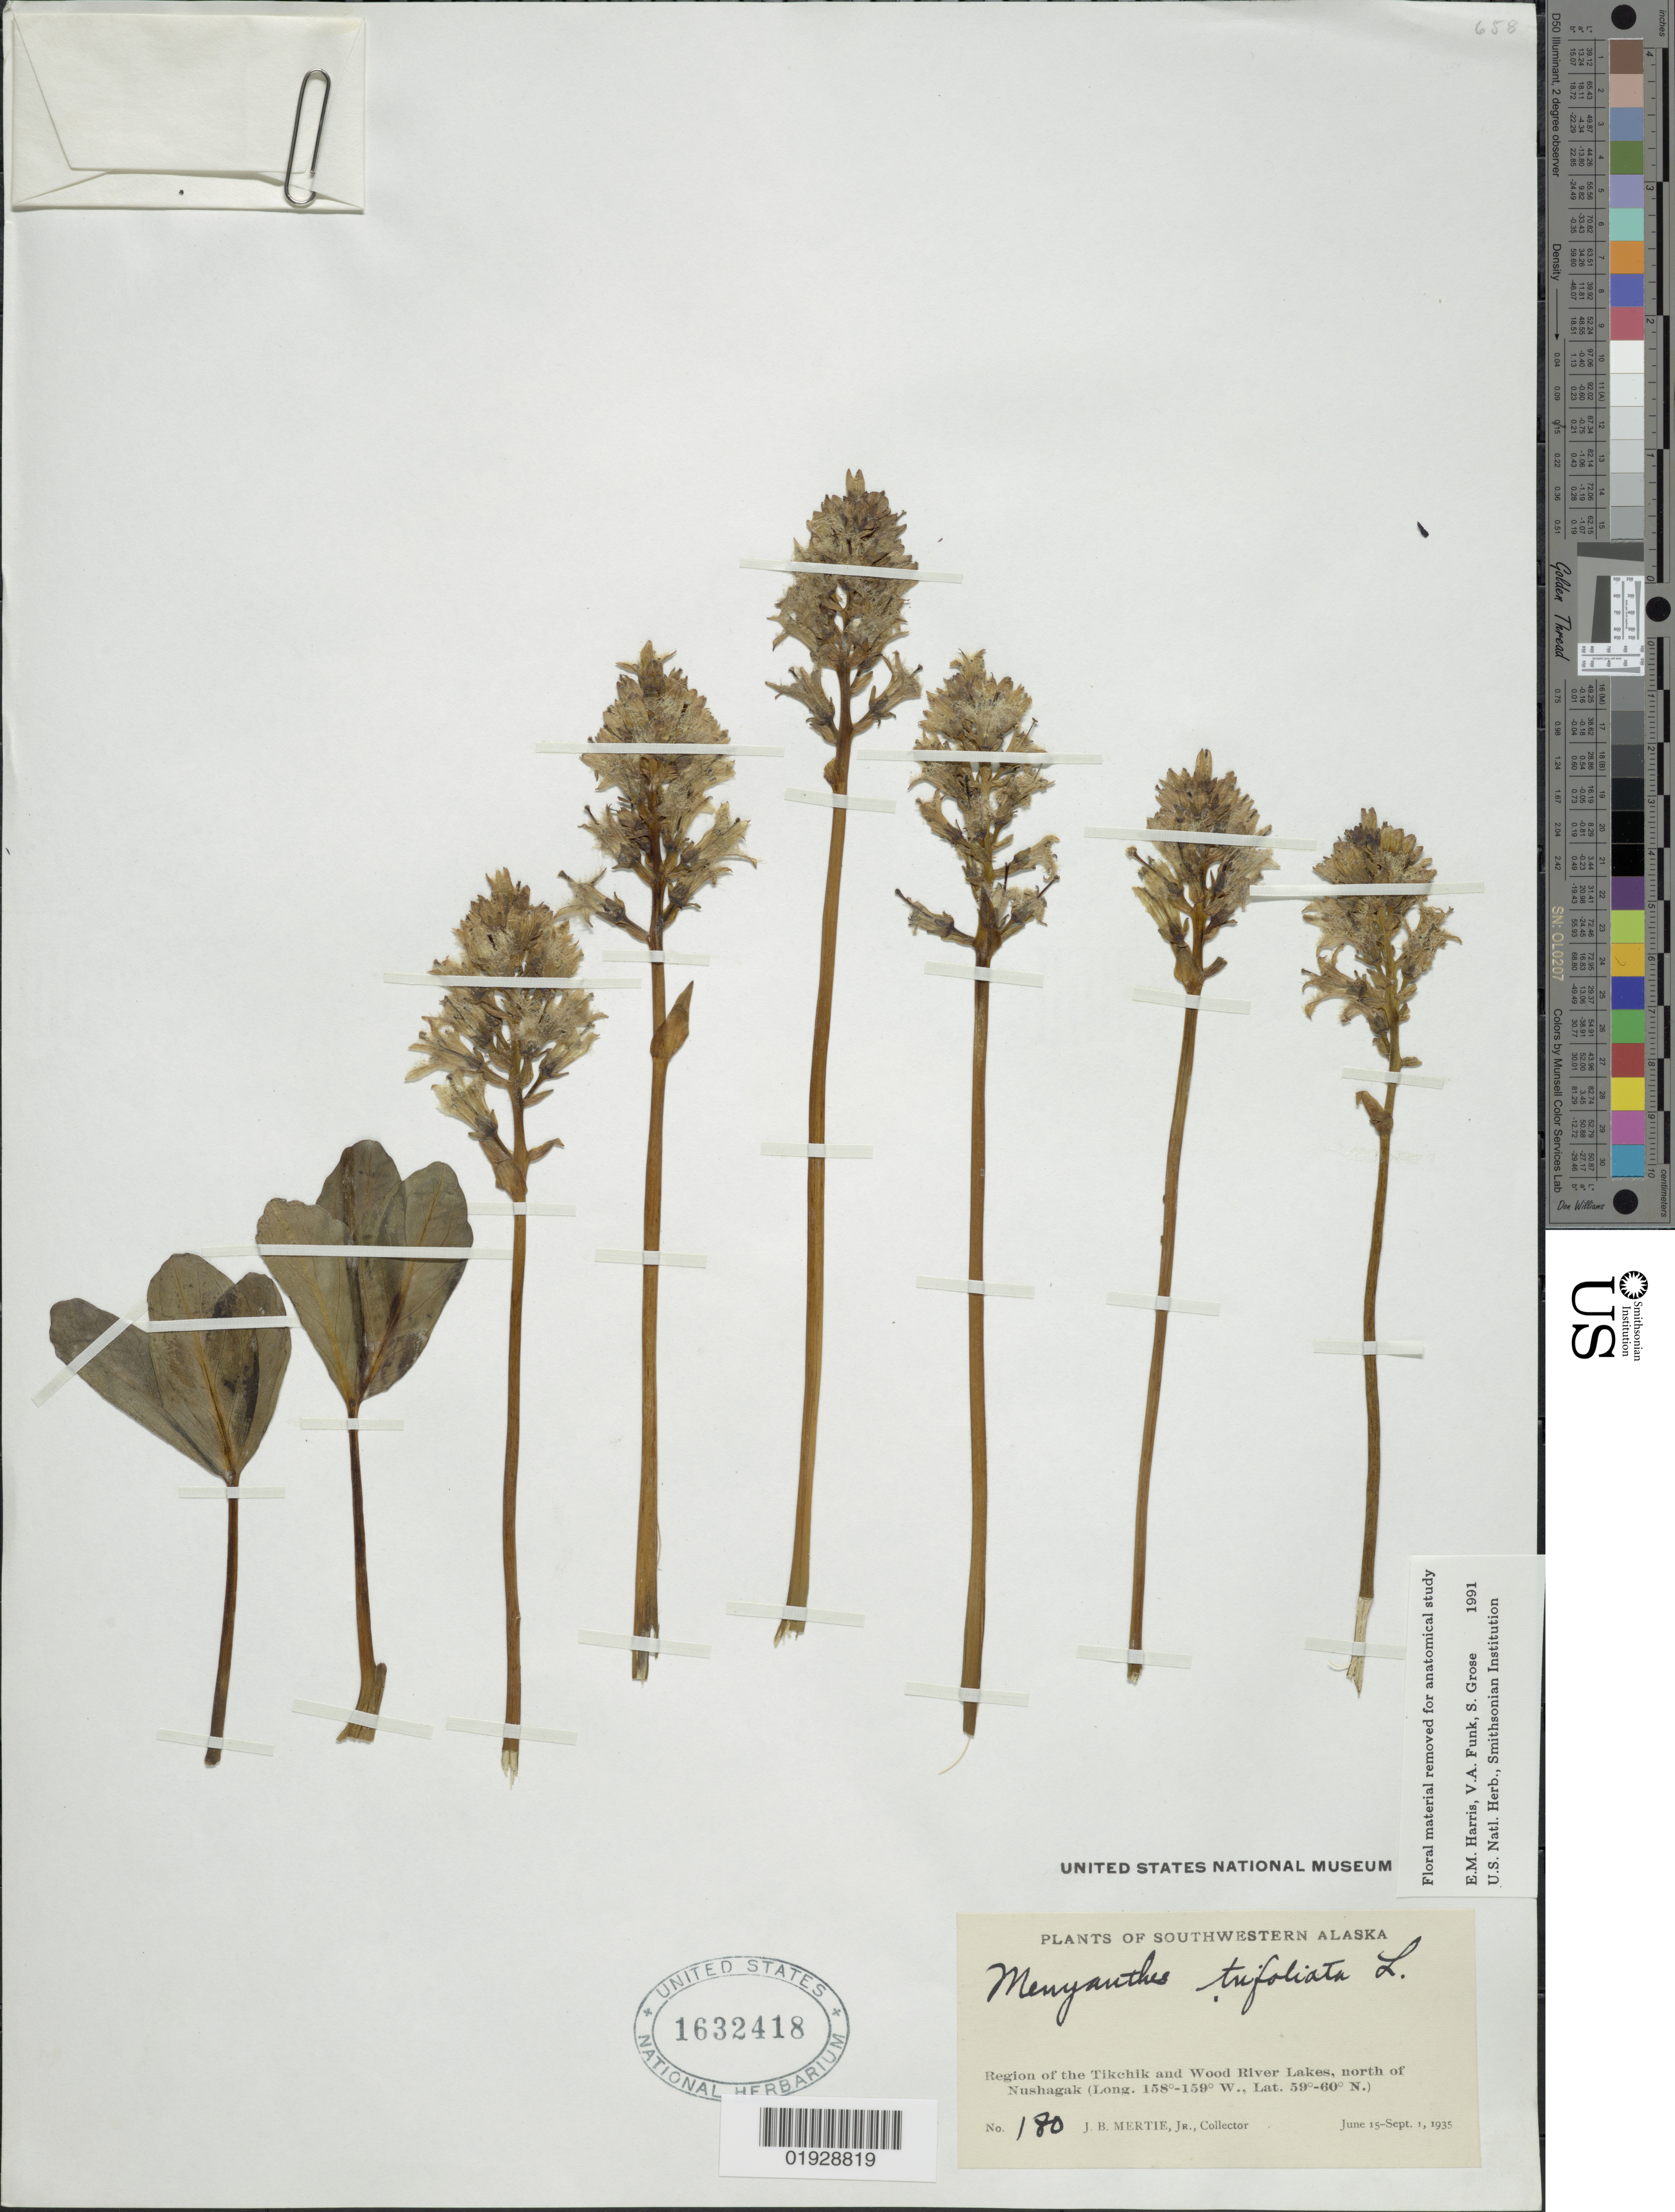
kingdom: Plantae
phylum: Tracheophyta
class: Magnoliopsida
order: Asterales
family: Menyanthaceae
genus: Menyanthes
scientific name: Menyanthes trifoliata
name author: L.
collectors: J. Mertie Jr.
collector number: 180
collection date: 1935-06-15/1935-09-01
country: United States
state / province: Alaska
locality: Southwestern Alaska, Region of the Tikchick and Wood River Lakes, north of Nushagak.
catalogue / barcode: US 1632418